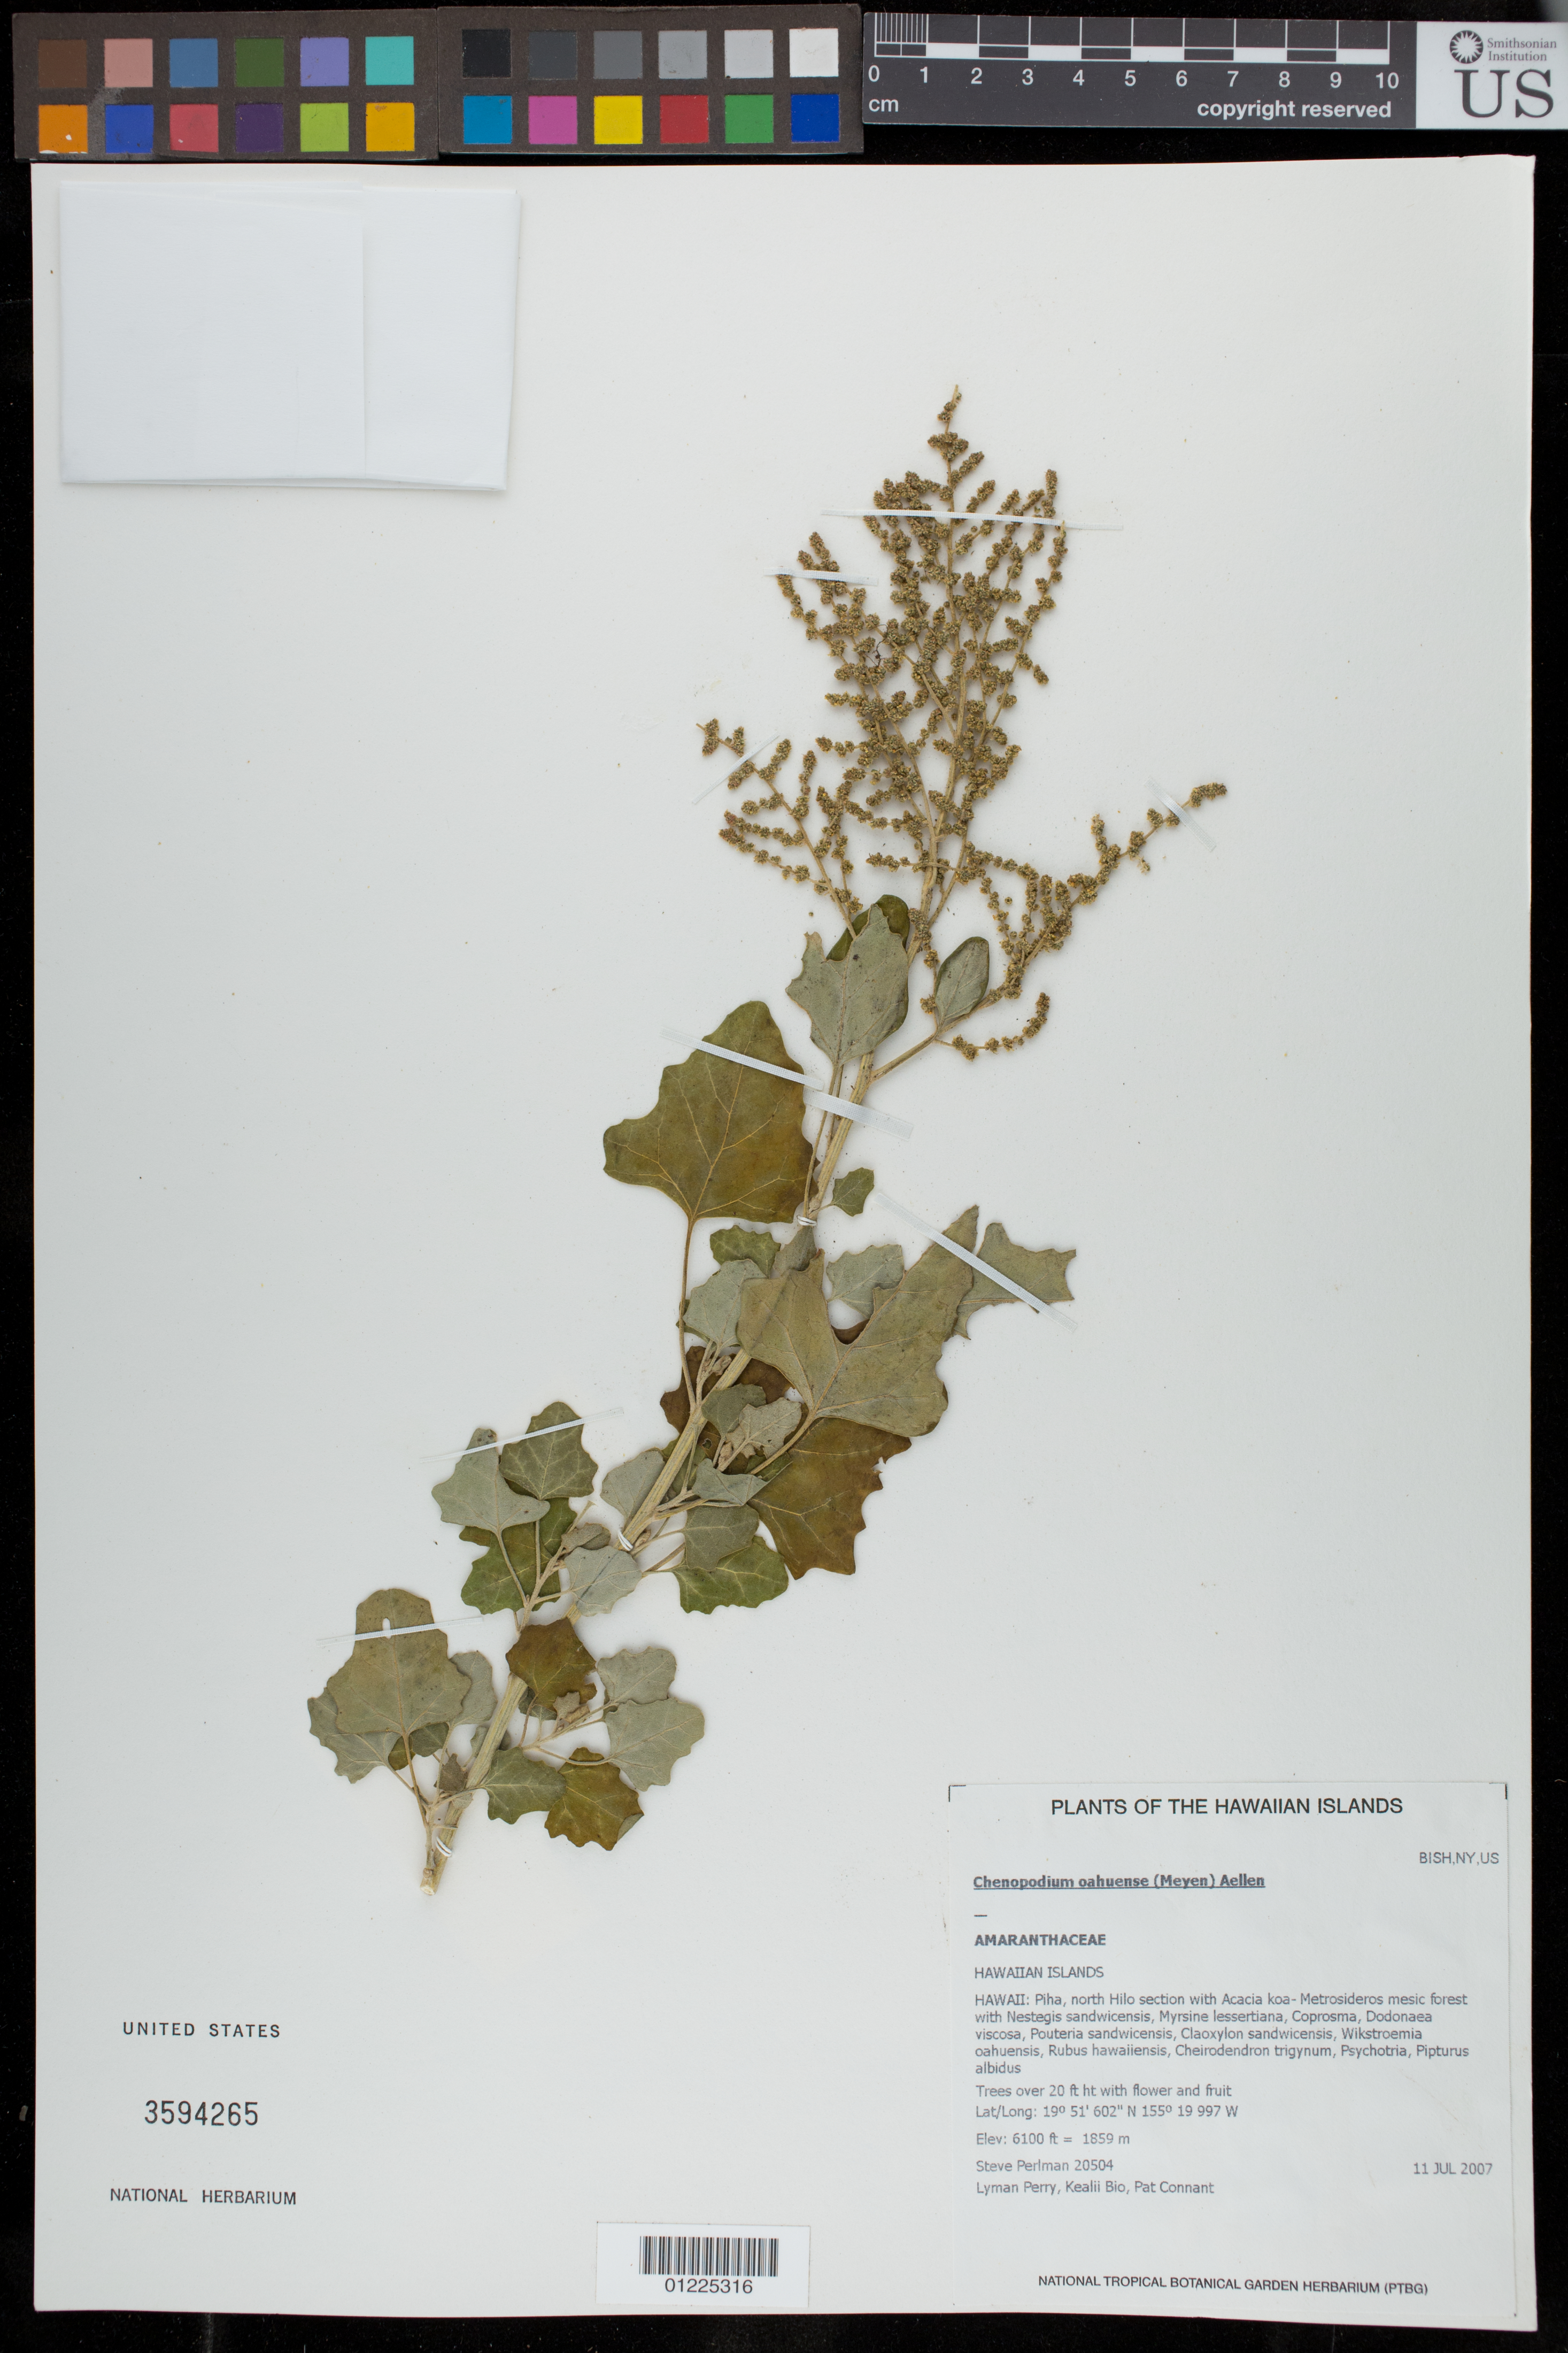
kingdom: Plantae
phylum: Tracheophyta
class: Magnoliopsida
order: Caryophyllales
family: Amaranthaceae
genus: Chenopodium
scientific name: Chenopodium oahuense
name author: (Meyen) Aellen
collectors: S. P. Perlman, L. Perry & K. Bio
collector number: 20504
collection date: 2007-07-11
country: United States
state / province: Hawaii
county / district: Hawaii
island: Hawaii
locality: Piha, north Hilo section.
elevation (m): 1859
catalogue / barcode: US 3594265